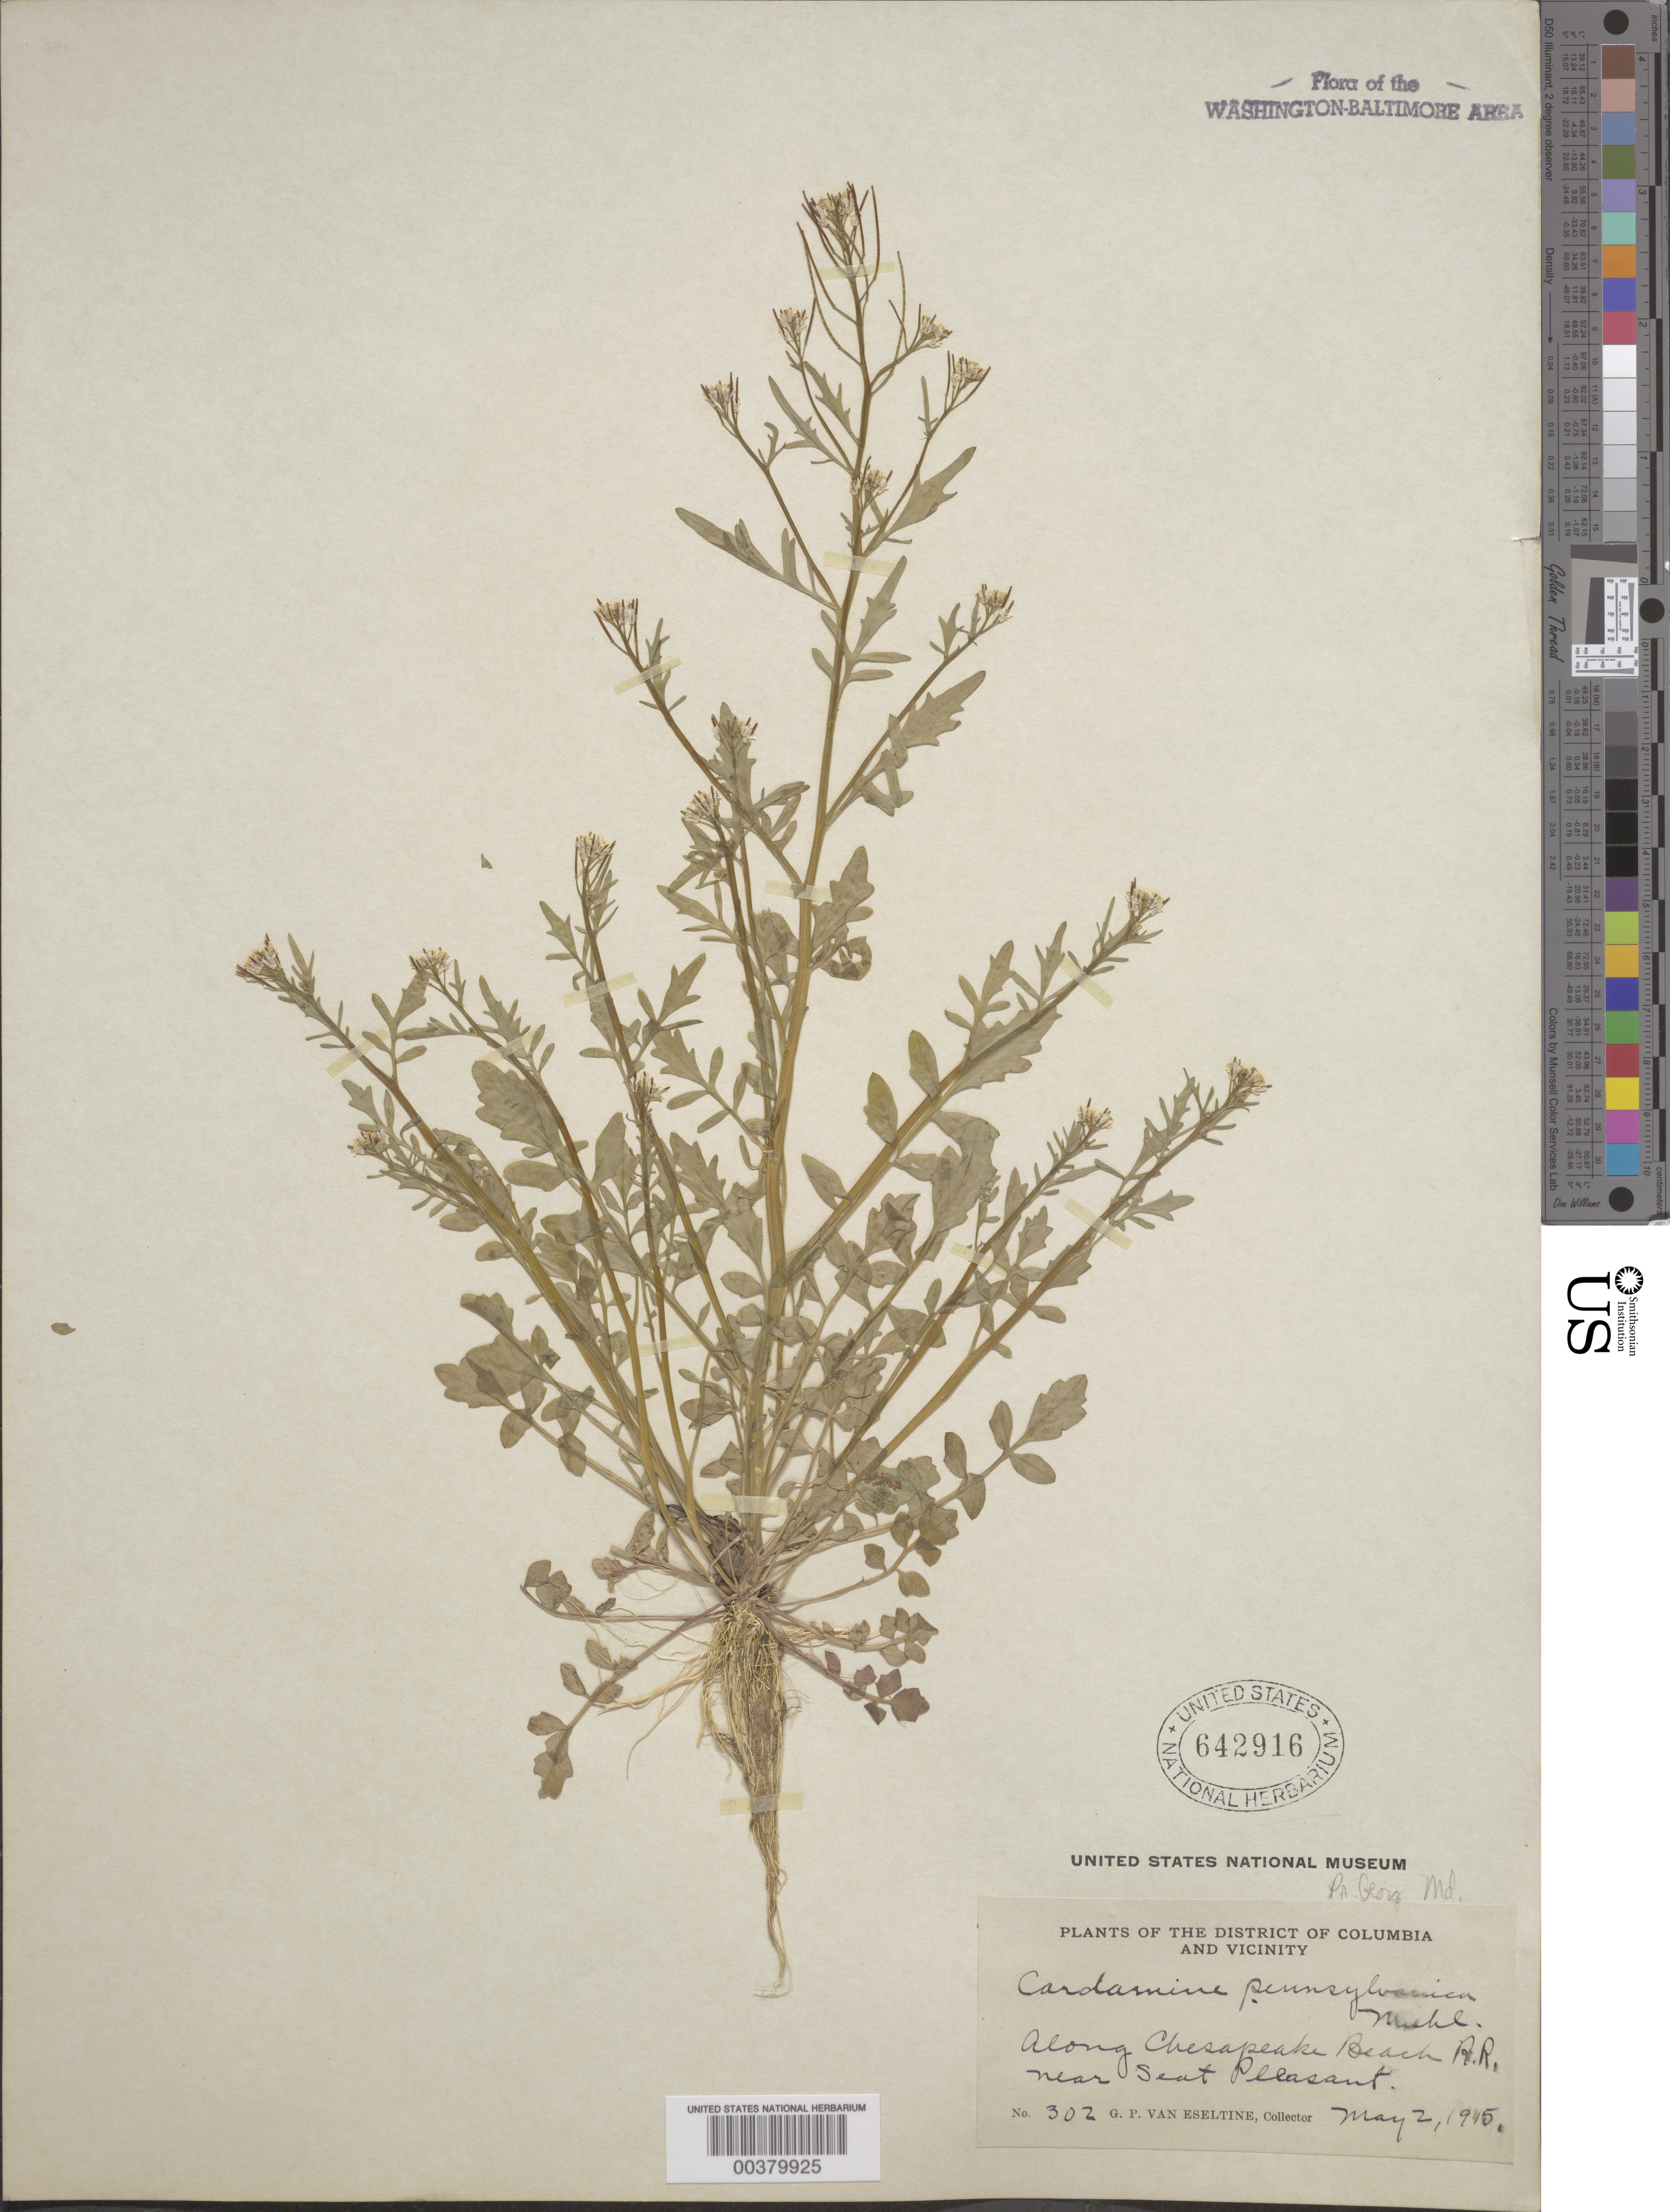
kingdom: Plantae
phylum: Tracheophyta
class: Magnoliopsida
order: Brassicales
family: Brassicaceae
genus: Cardamine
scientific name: Cardamine pensylvanica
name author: Muhl. ex Willd.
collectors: G. P. Van Eseltine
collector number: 302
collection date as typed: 02 May 1915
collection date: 1915-05-02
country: United States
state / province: Maryland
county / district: Prince George's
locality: Chesapeake Beach Railroad, Seat Pleasant vicinity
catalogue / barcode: US 642916